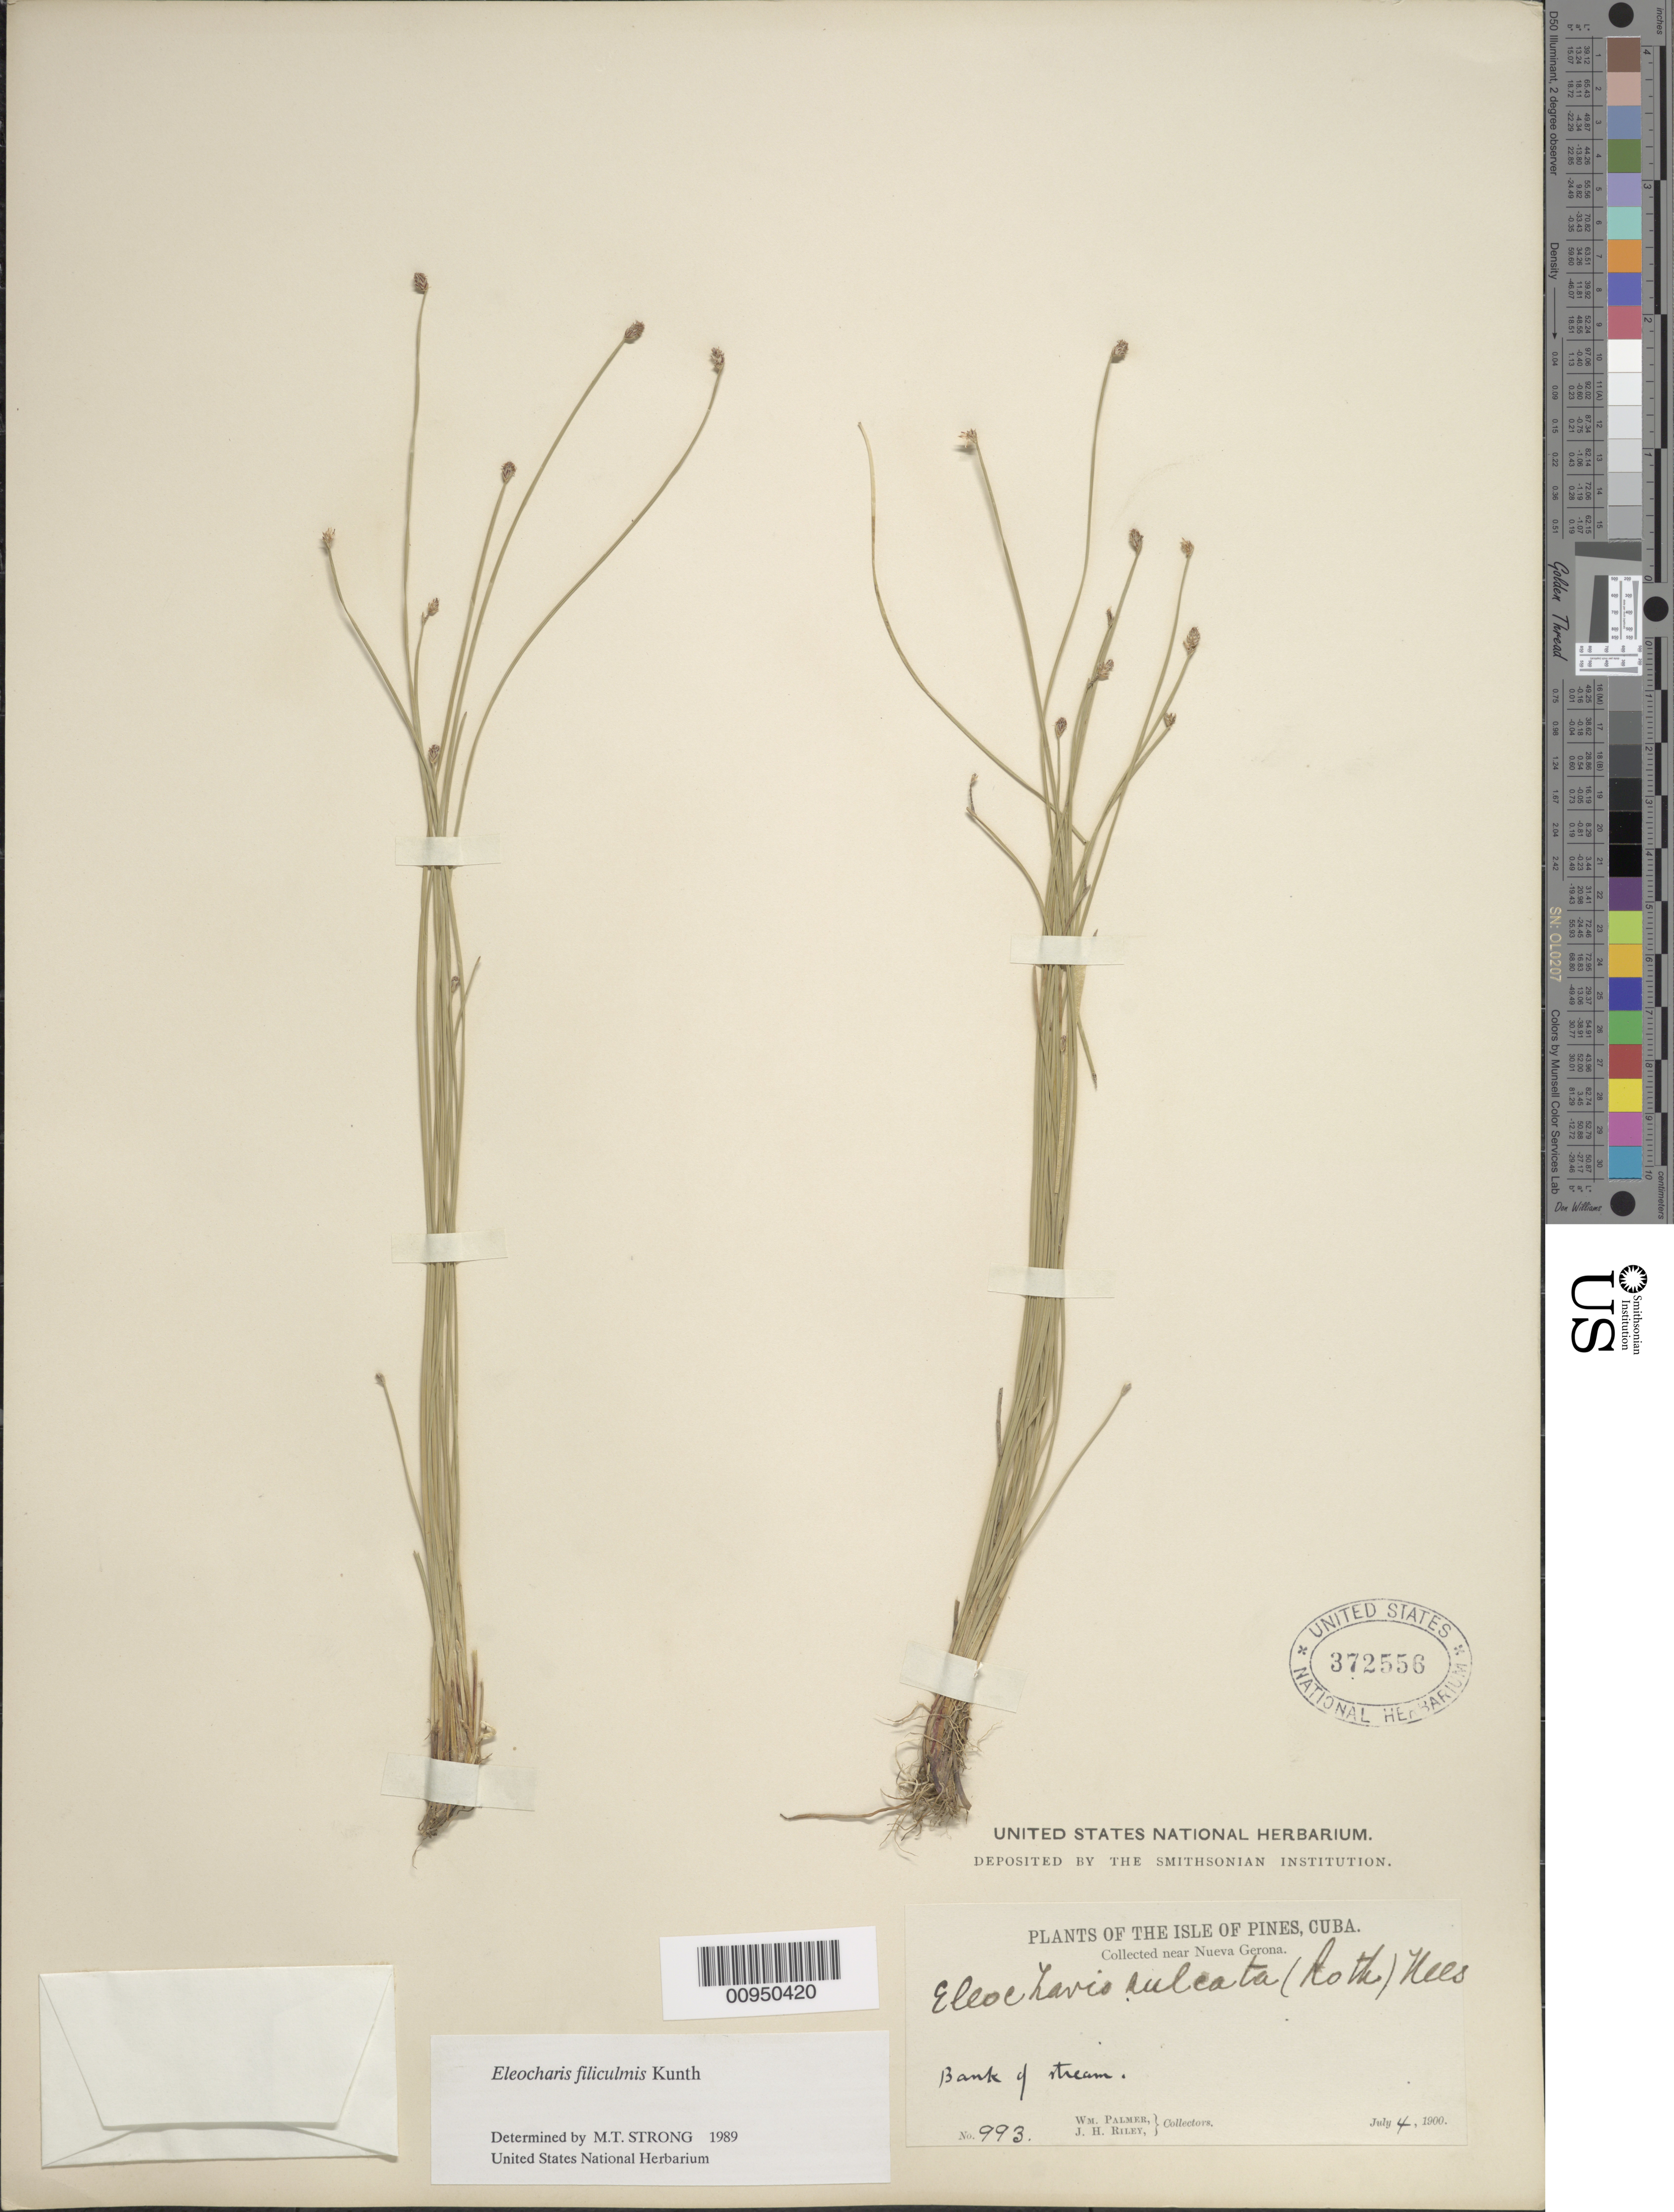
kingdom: Plantae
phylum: Tracheophyta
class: Liliopsida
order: Poales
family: Cyperaceae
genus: Eleocharis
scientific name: Eleocharis filiculmis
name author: Kunth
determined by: Strong, M. T., (US), Smithsonian Institution - National Museum of Natural History (UNITED STATES)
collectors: W. Palmer & J. H. Riley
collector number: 993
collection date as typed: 04 Jul 1900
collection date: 1900-07-04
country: Cuba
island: Cuba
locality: Near Nueva Gerona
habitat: Bank of stream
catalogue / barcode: US 372556